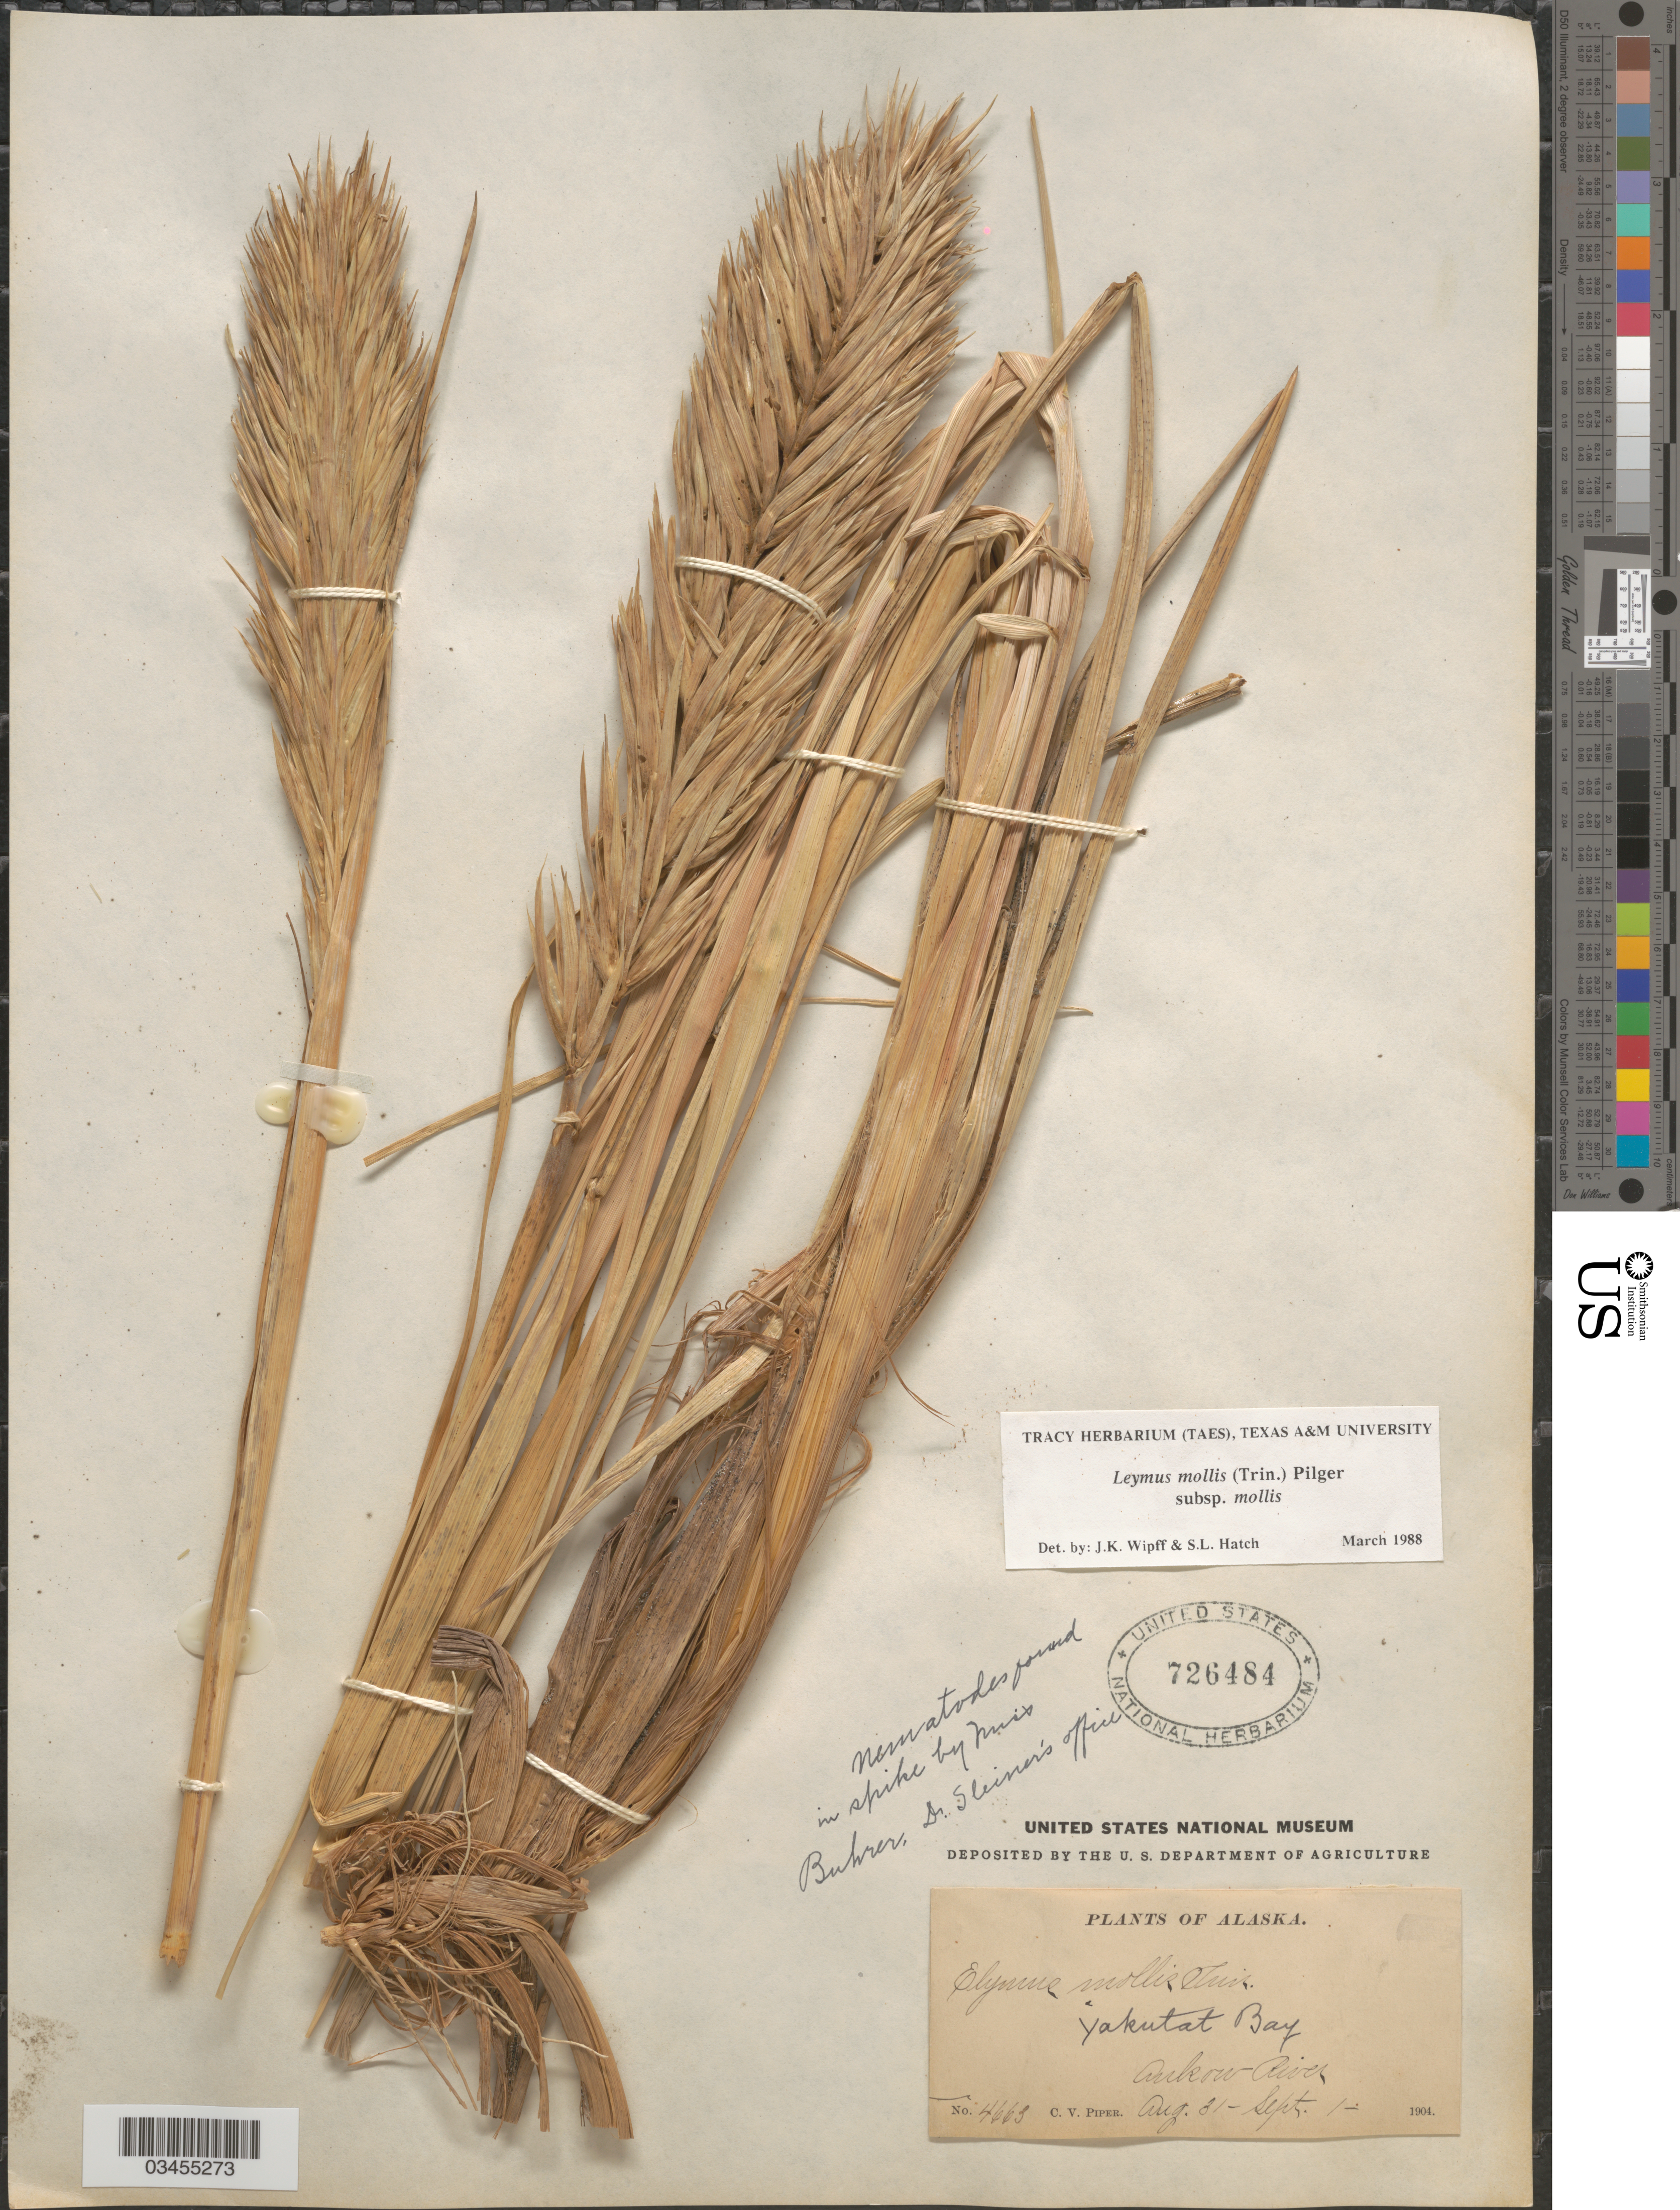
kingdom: Plantae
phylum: Tracheophyta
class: Liliopsida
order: Poales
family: Poaceae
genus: Leymus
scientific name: Leymus mollis subsp. mollis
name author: (Trin.) Pilg.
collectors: C. V. Piper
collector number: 4663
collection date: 1904-08-31/1904-09-01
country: United States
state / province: Alaska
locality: Yakutat Bay. Ankow River.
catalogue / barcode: US 726484